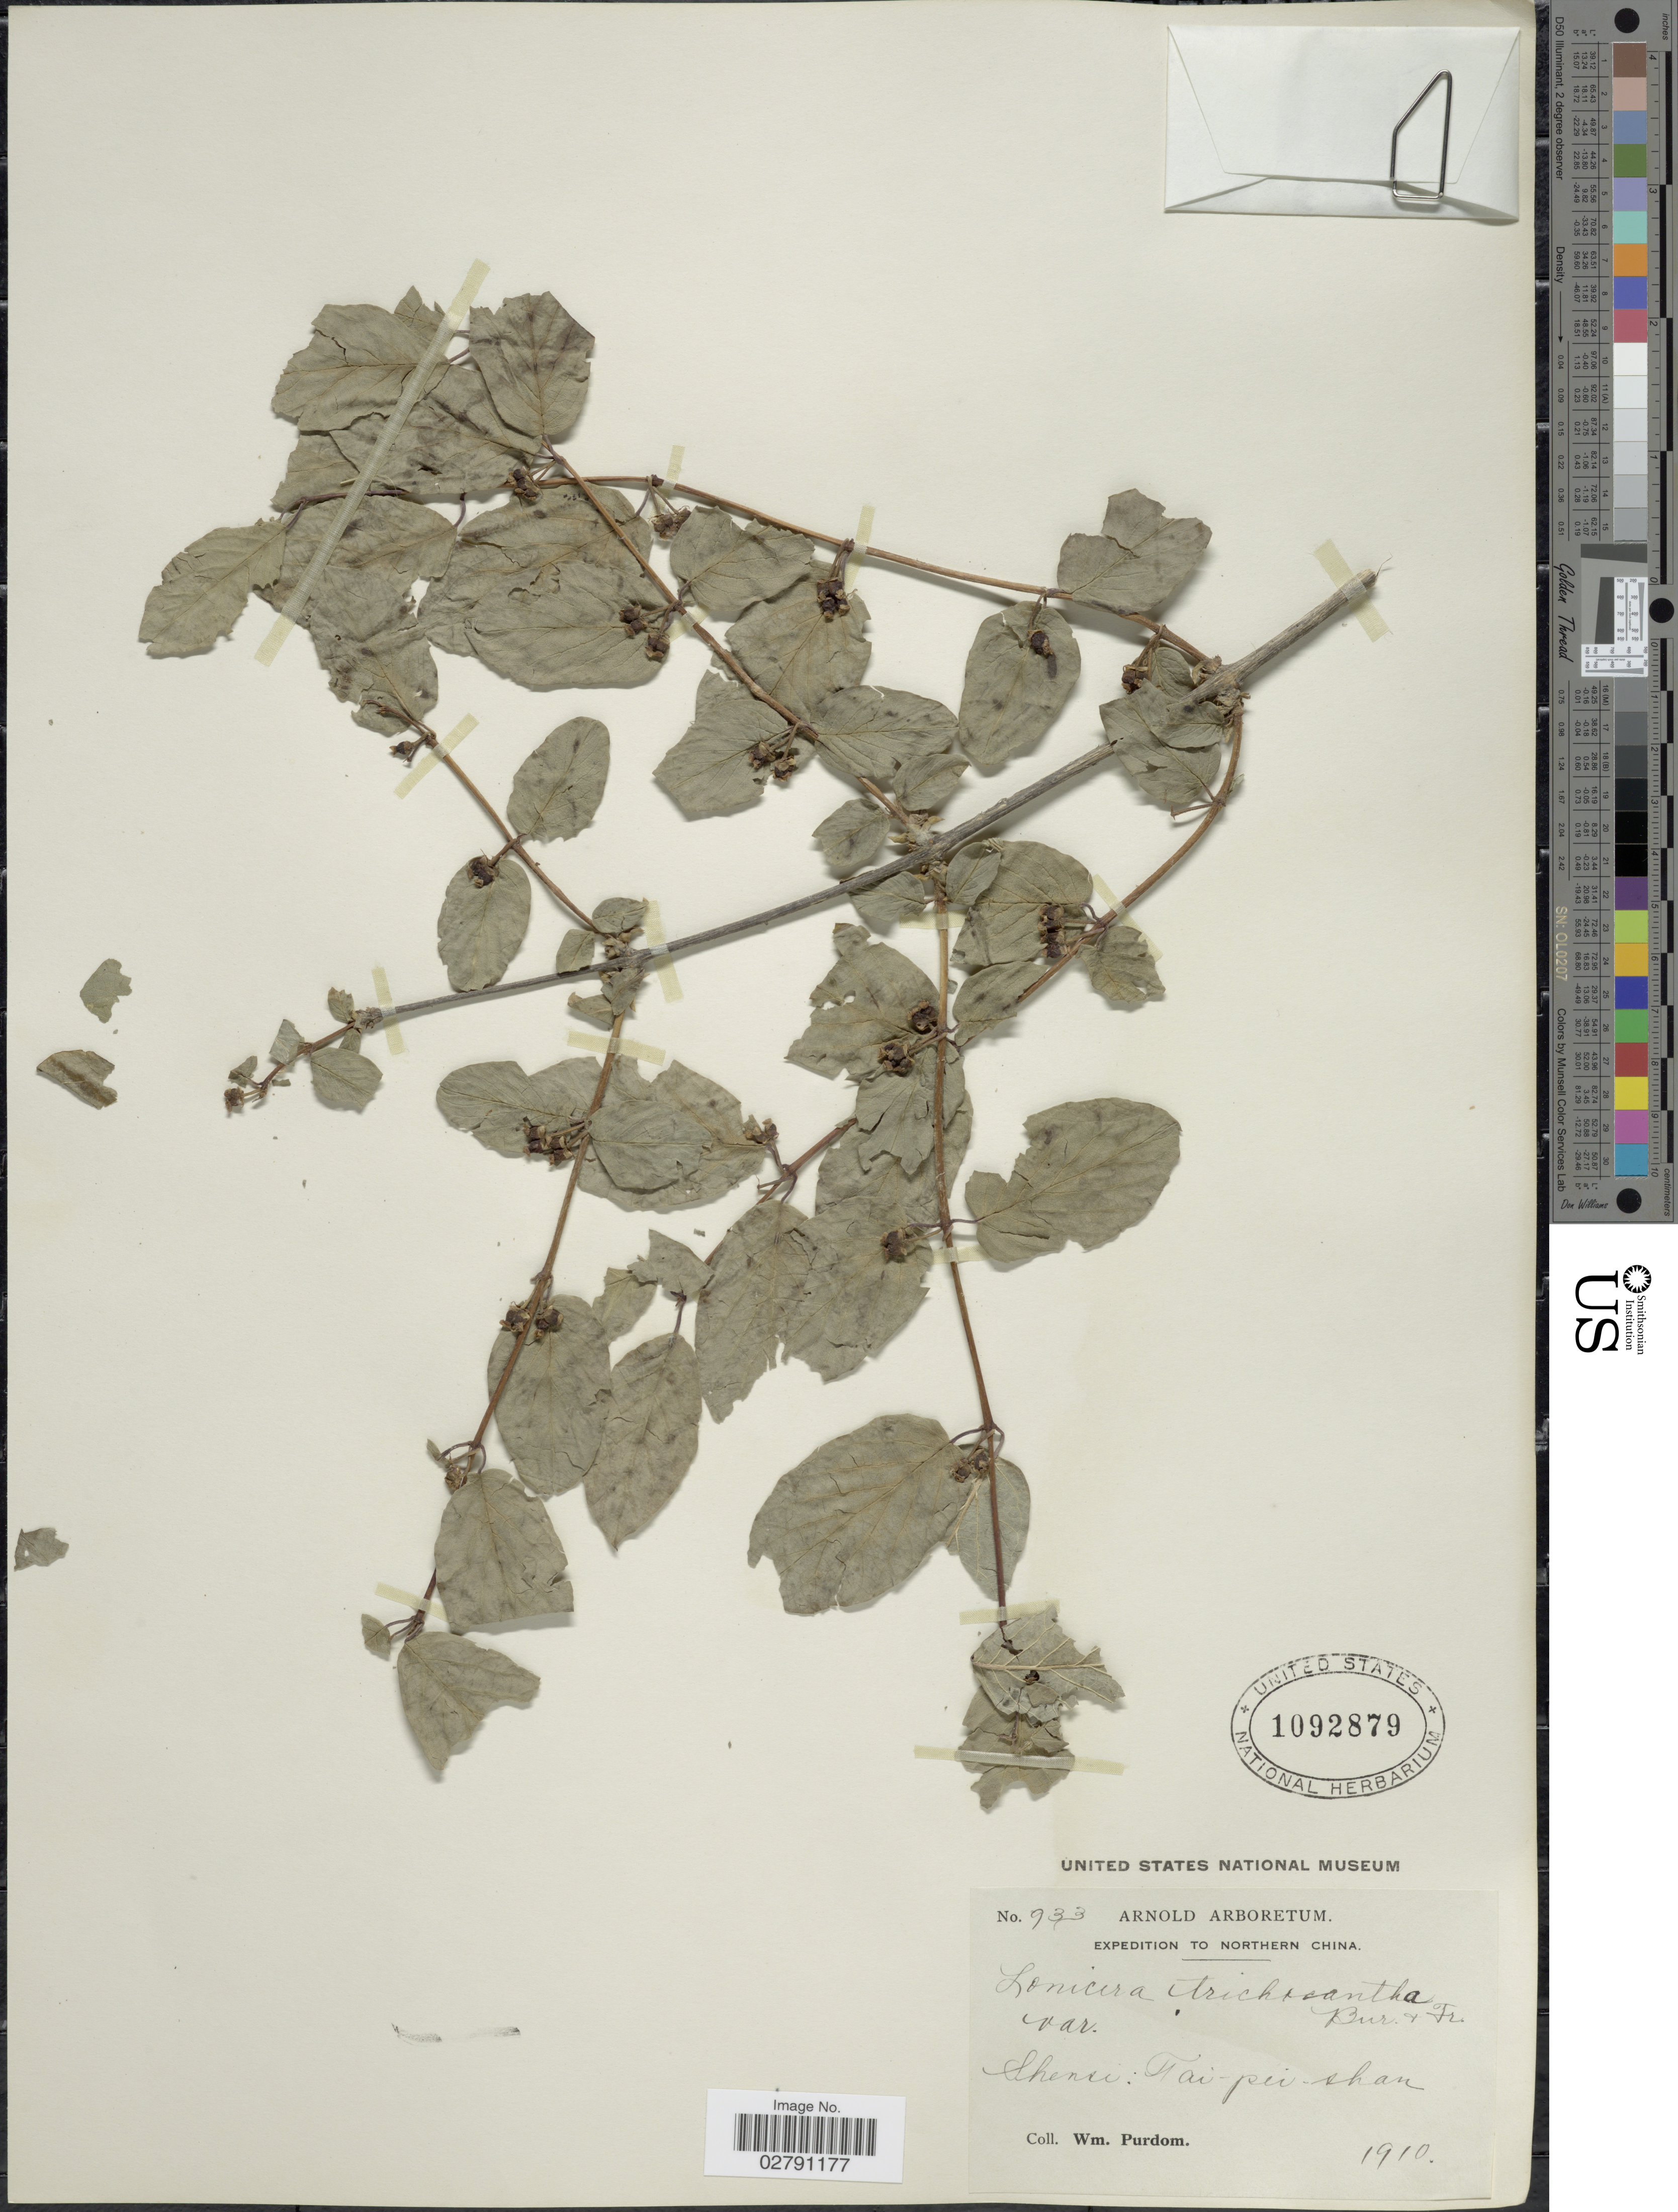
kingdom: Plantae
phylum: Tracheophyta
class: Magnoliopsida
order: Dipsacales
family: Caprifoliaceae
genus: Lonicera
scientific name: Lonicera trichosantha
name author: Bureau & Franch.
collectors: W. Purdom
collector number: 933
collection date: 1910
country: China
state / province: Shaanxi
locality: Northern China. Shensi: Tai-pei-shan.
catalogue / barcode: US 1092879